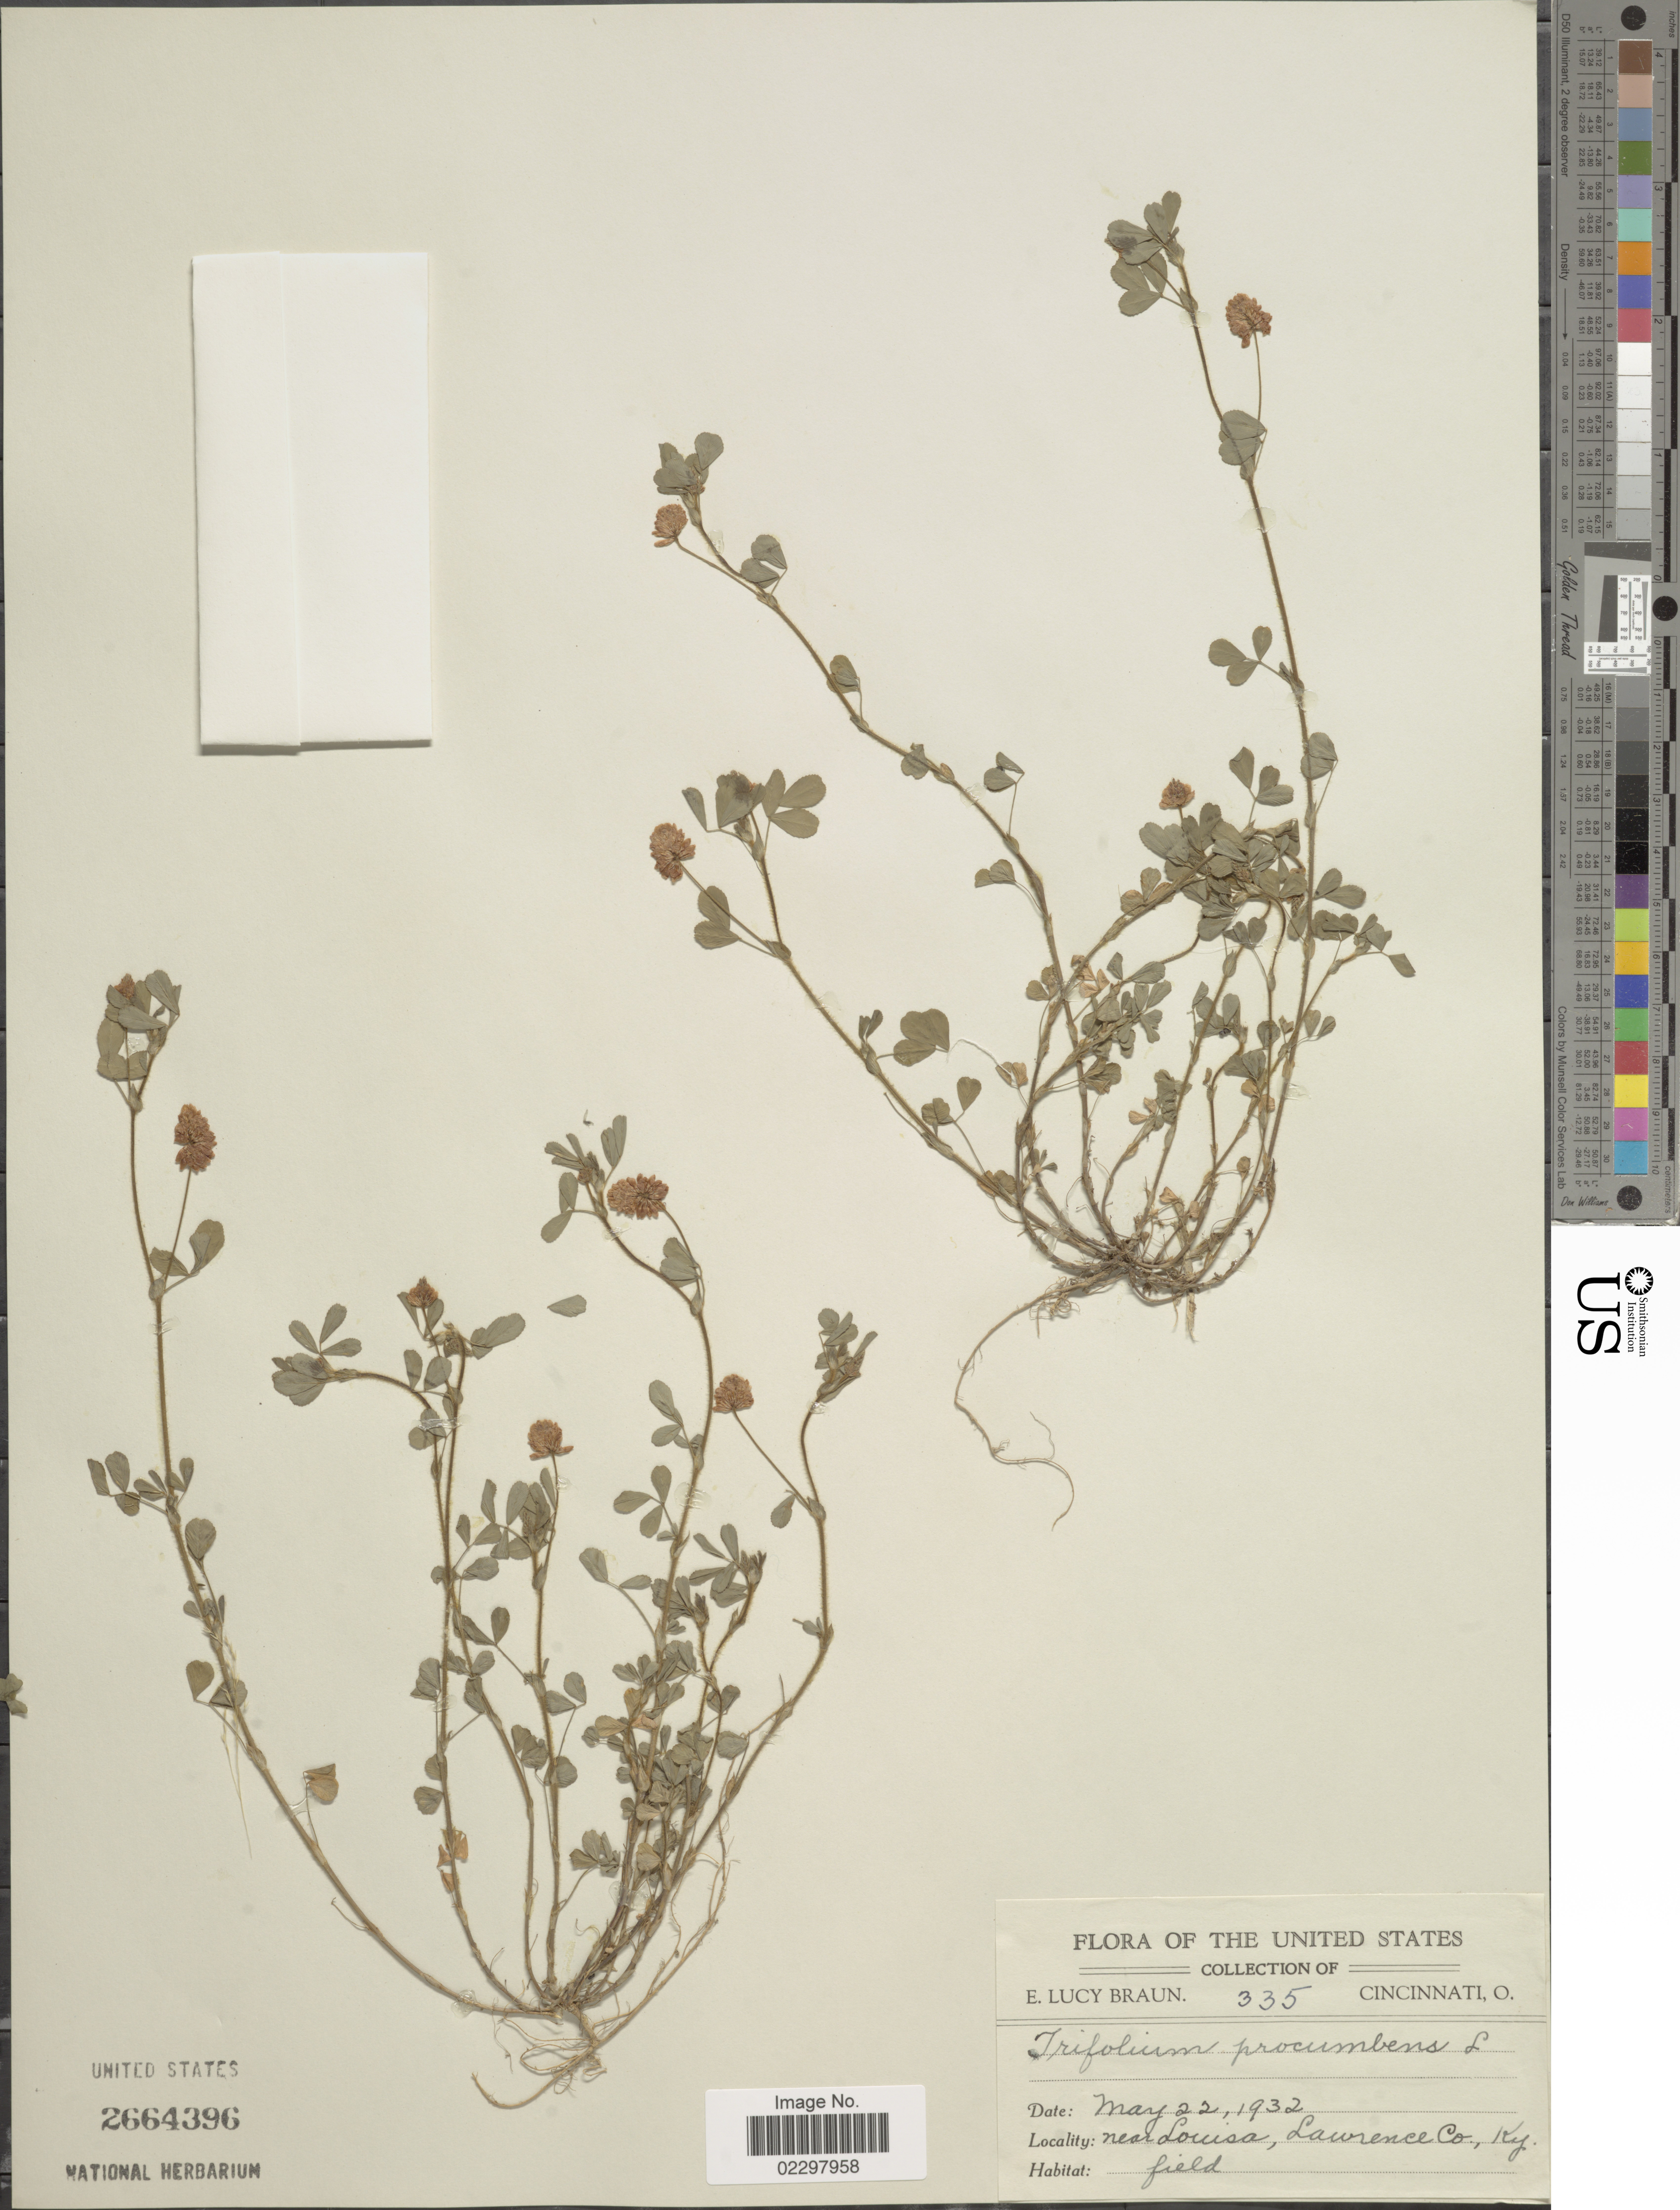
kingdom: Plantae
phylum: Tracheophyta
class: Magnoliopsida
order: Fabales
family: Fabaceae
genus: Trifolium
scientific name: Trifolium procumbens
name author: L.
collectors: E. L. Braun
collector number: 335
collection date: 1932-05-22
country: United States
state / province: Kentucky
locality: Near Louisa, Lawrence Co., field.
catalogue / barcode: US 2664396